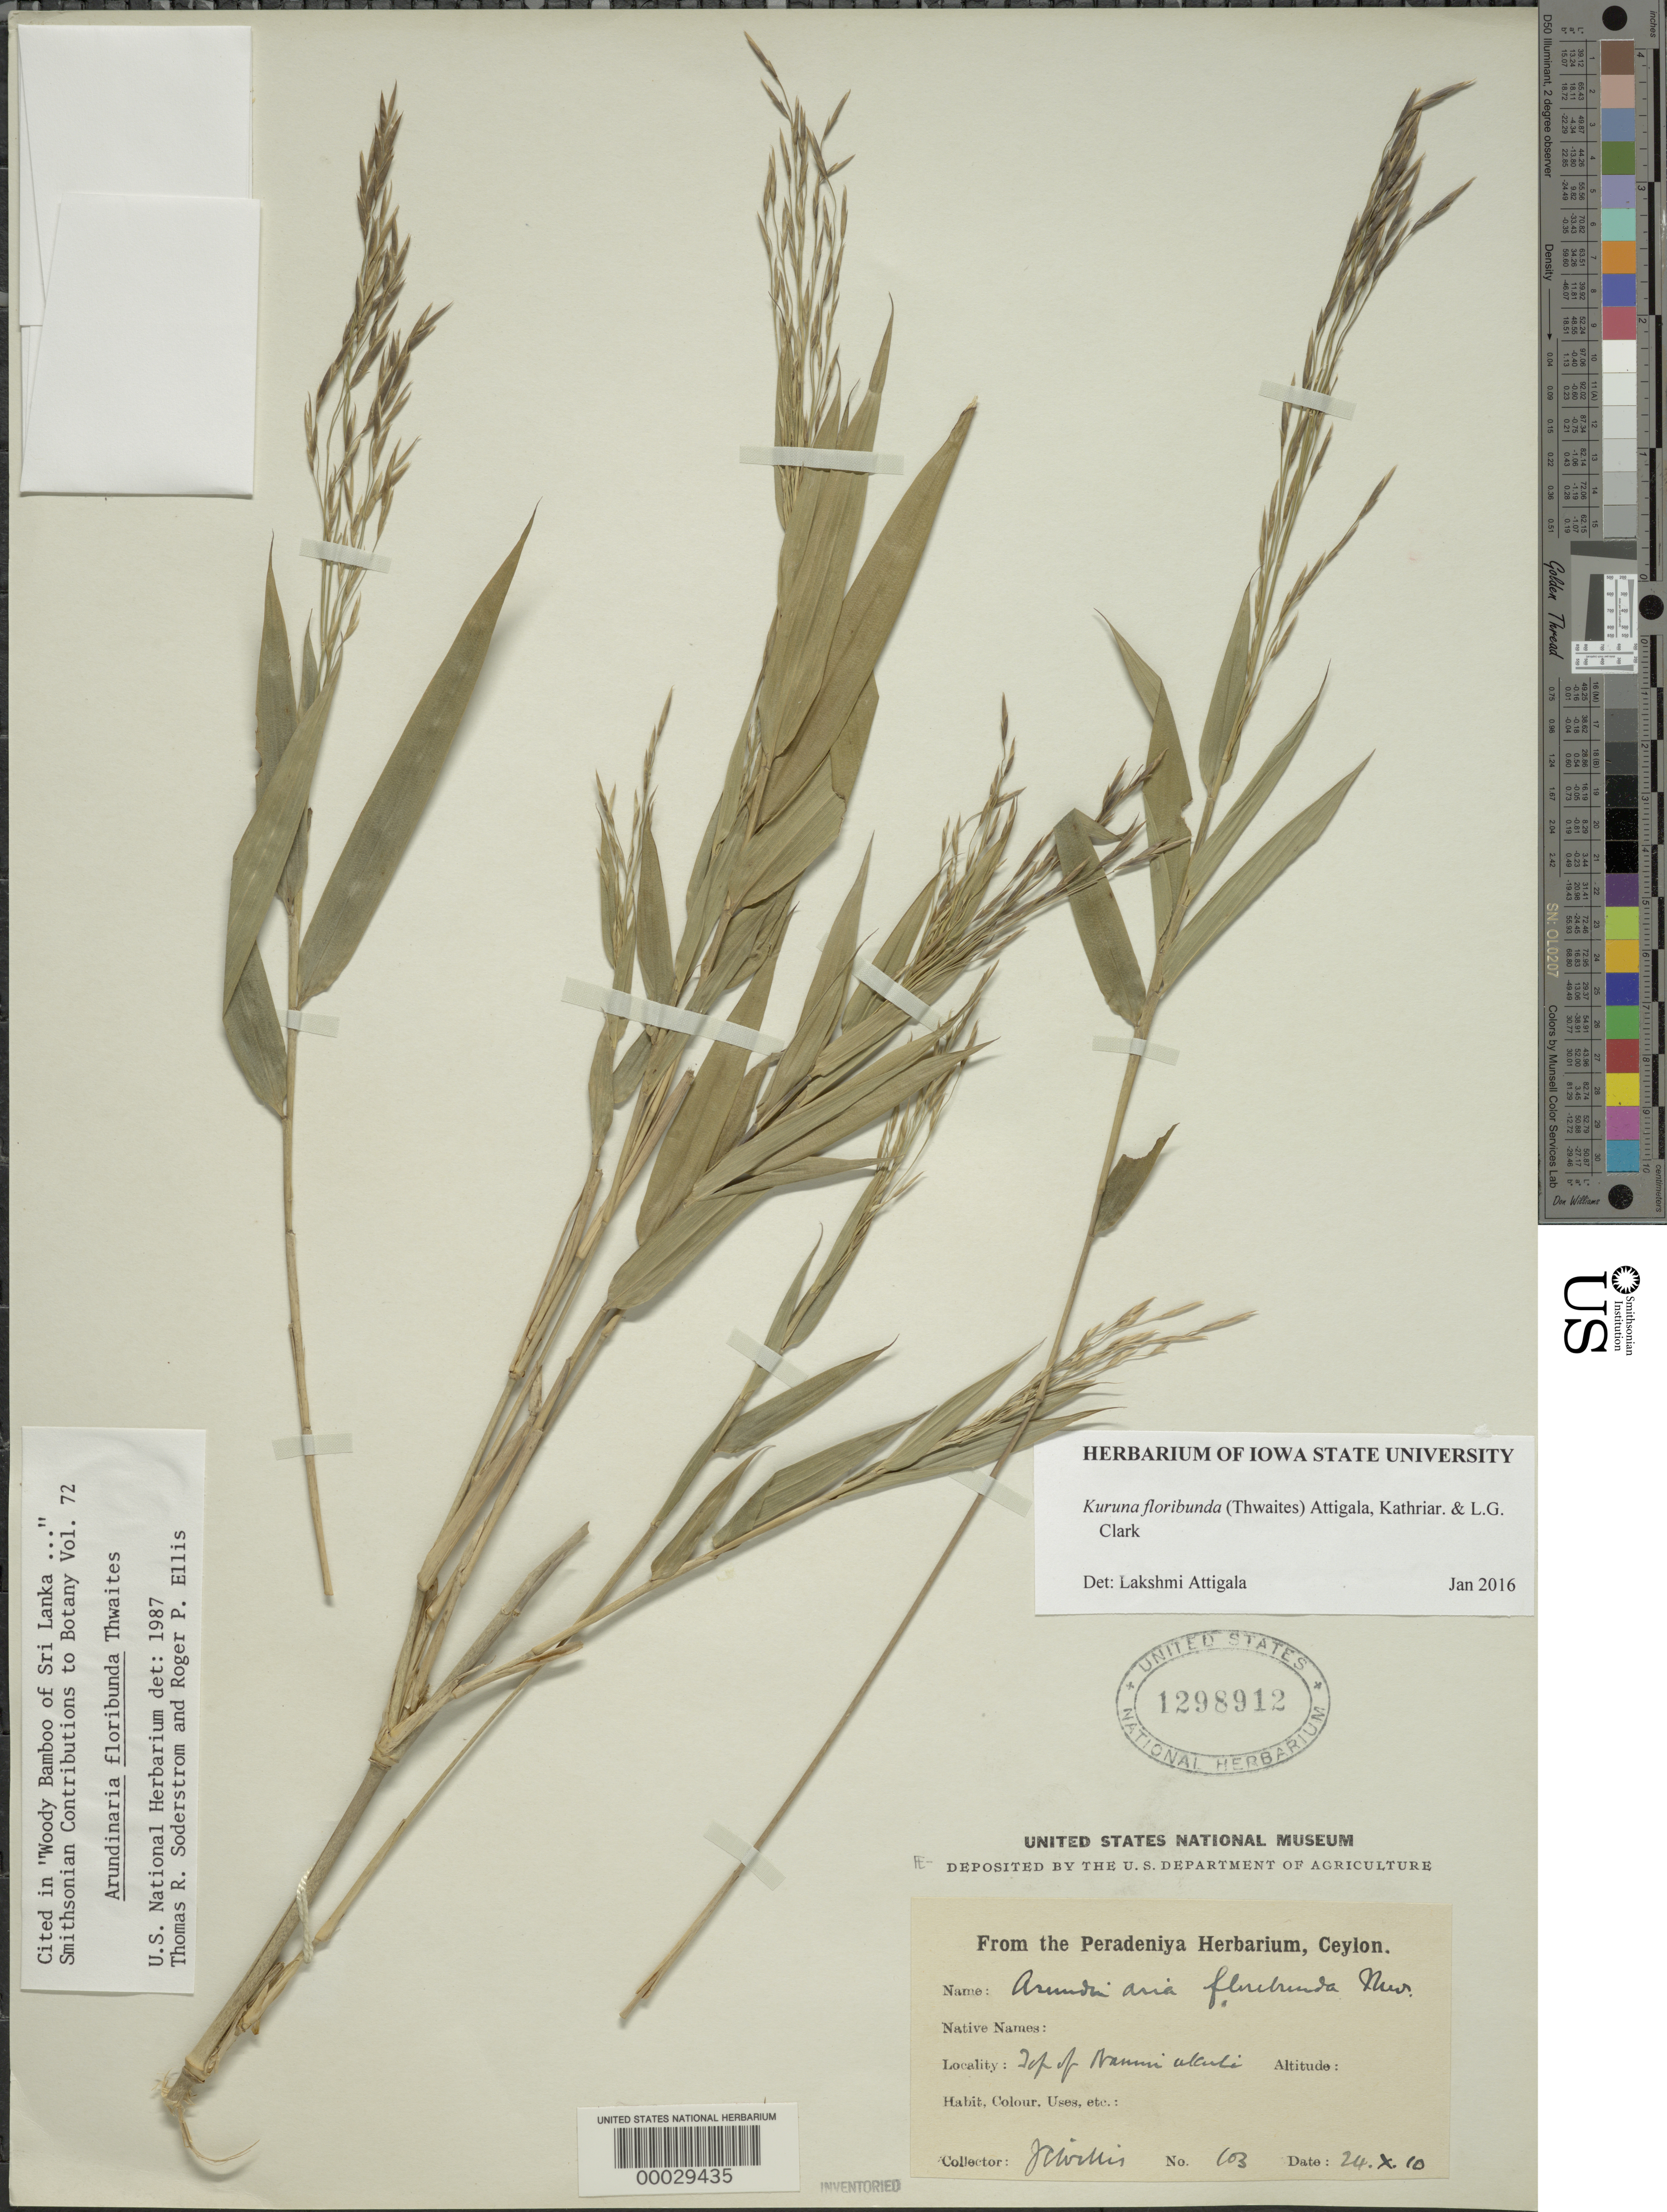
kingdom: Plantae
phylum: Tracheophyta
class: Liliopsida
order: Poales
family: Poaceae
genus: Kuruna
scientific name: Kuruna floribunda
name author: (Thwaites) Attigala et al.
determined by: Attigala, L.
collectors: J. Willis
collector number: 103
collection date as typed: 24 Oct 1910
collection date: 1910-10-24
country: Sri Lanka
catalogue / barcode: US 1298912